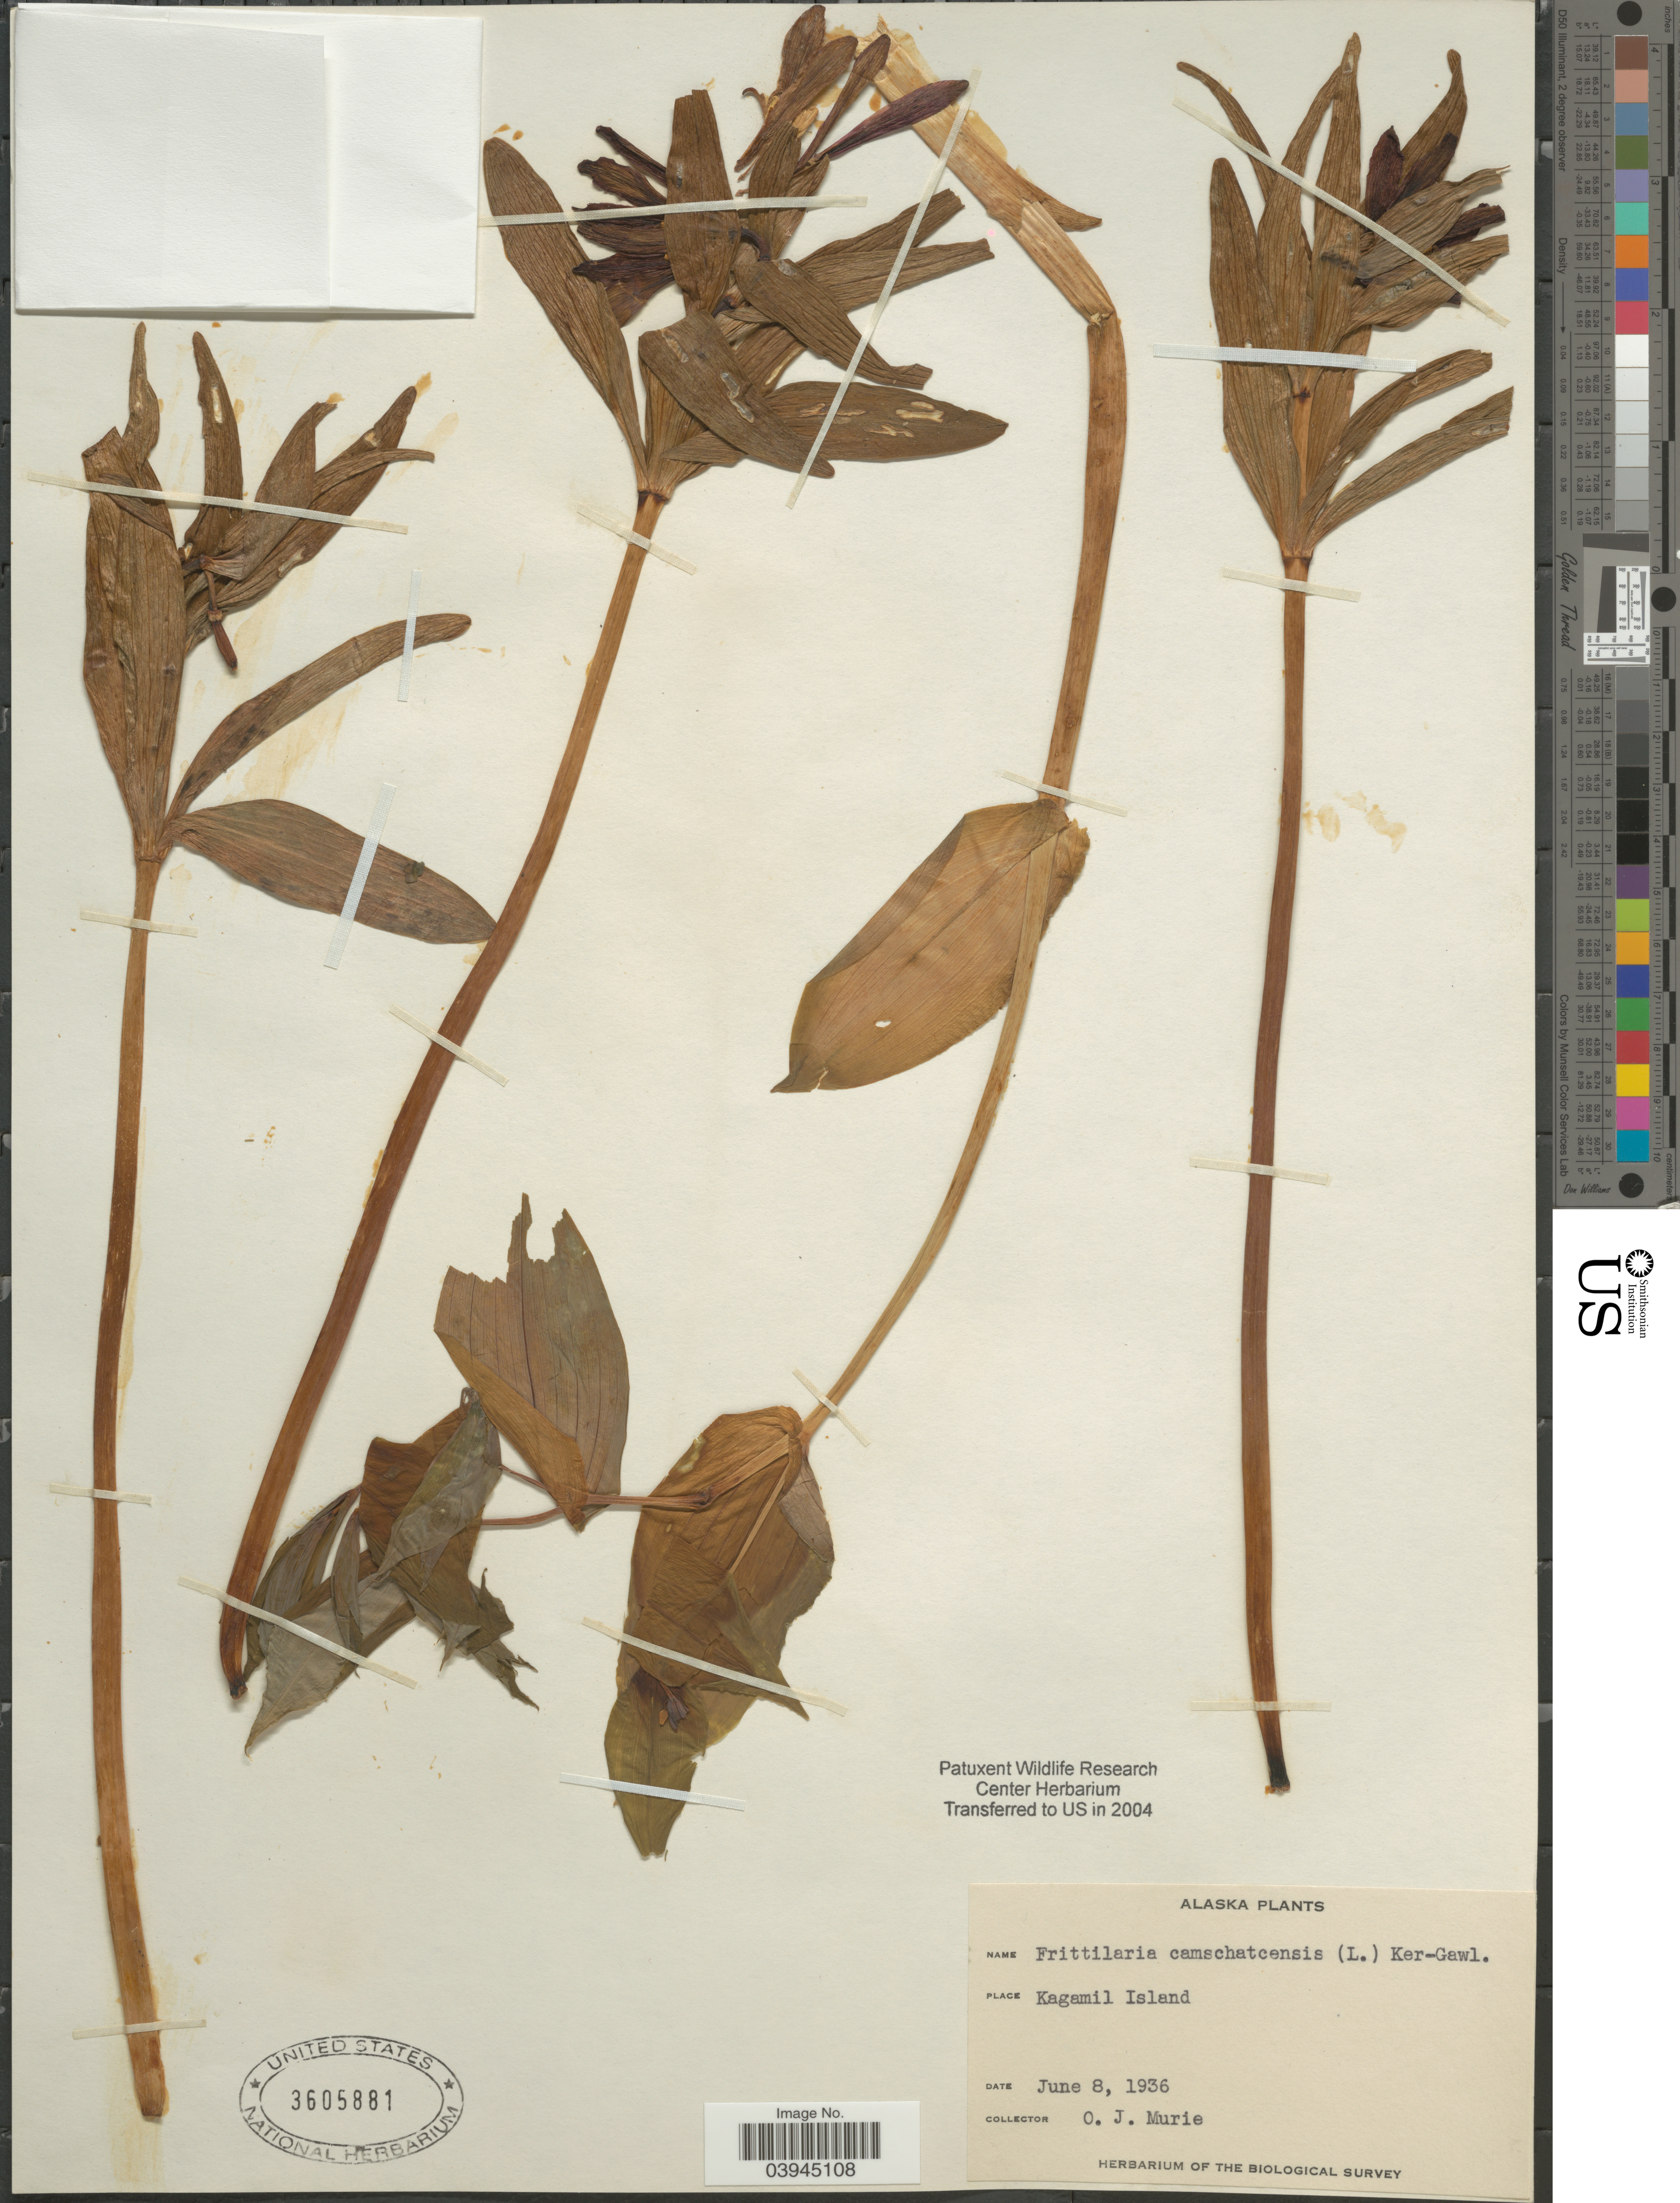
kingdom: Plantae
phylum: Tracheophyta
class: Liliopsida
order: Liliales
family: Liliaceae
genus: Fritillaria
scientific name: Fritillaria camschatcensis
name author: (L.) Ker Gawl.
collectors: O. Murie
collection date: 1936-06-08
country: United States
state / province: Alaska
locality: Kagamil Island.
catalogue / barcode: US 3605881